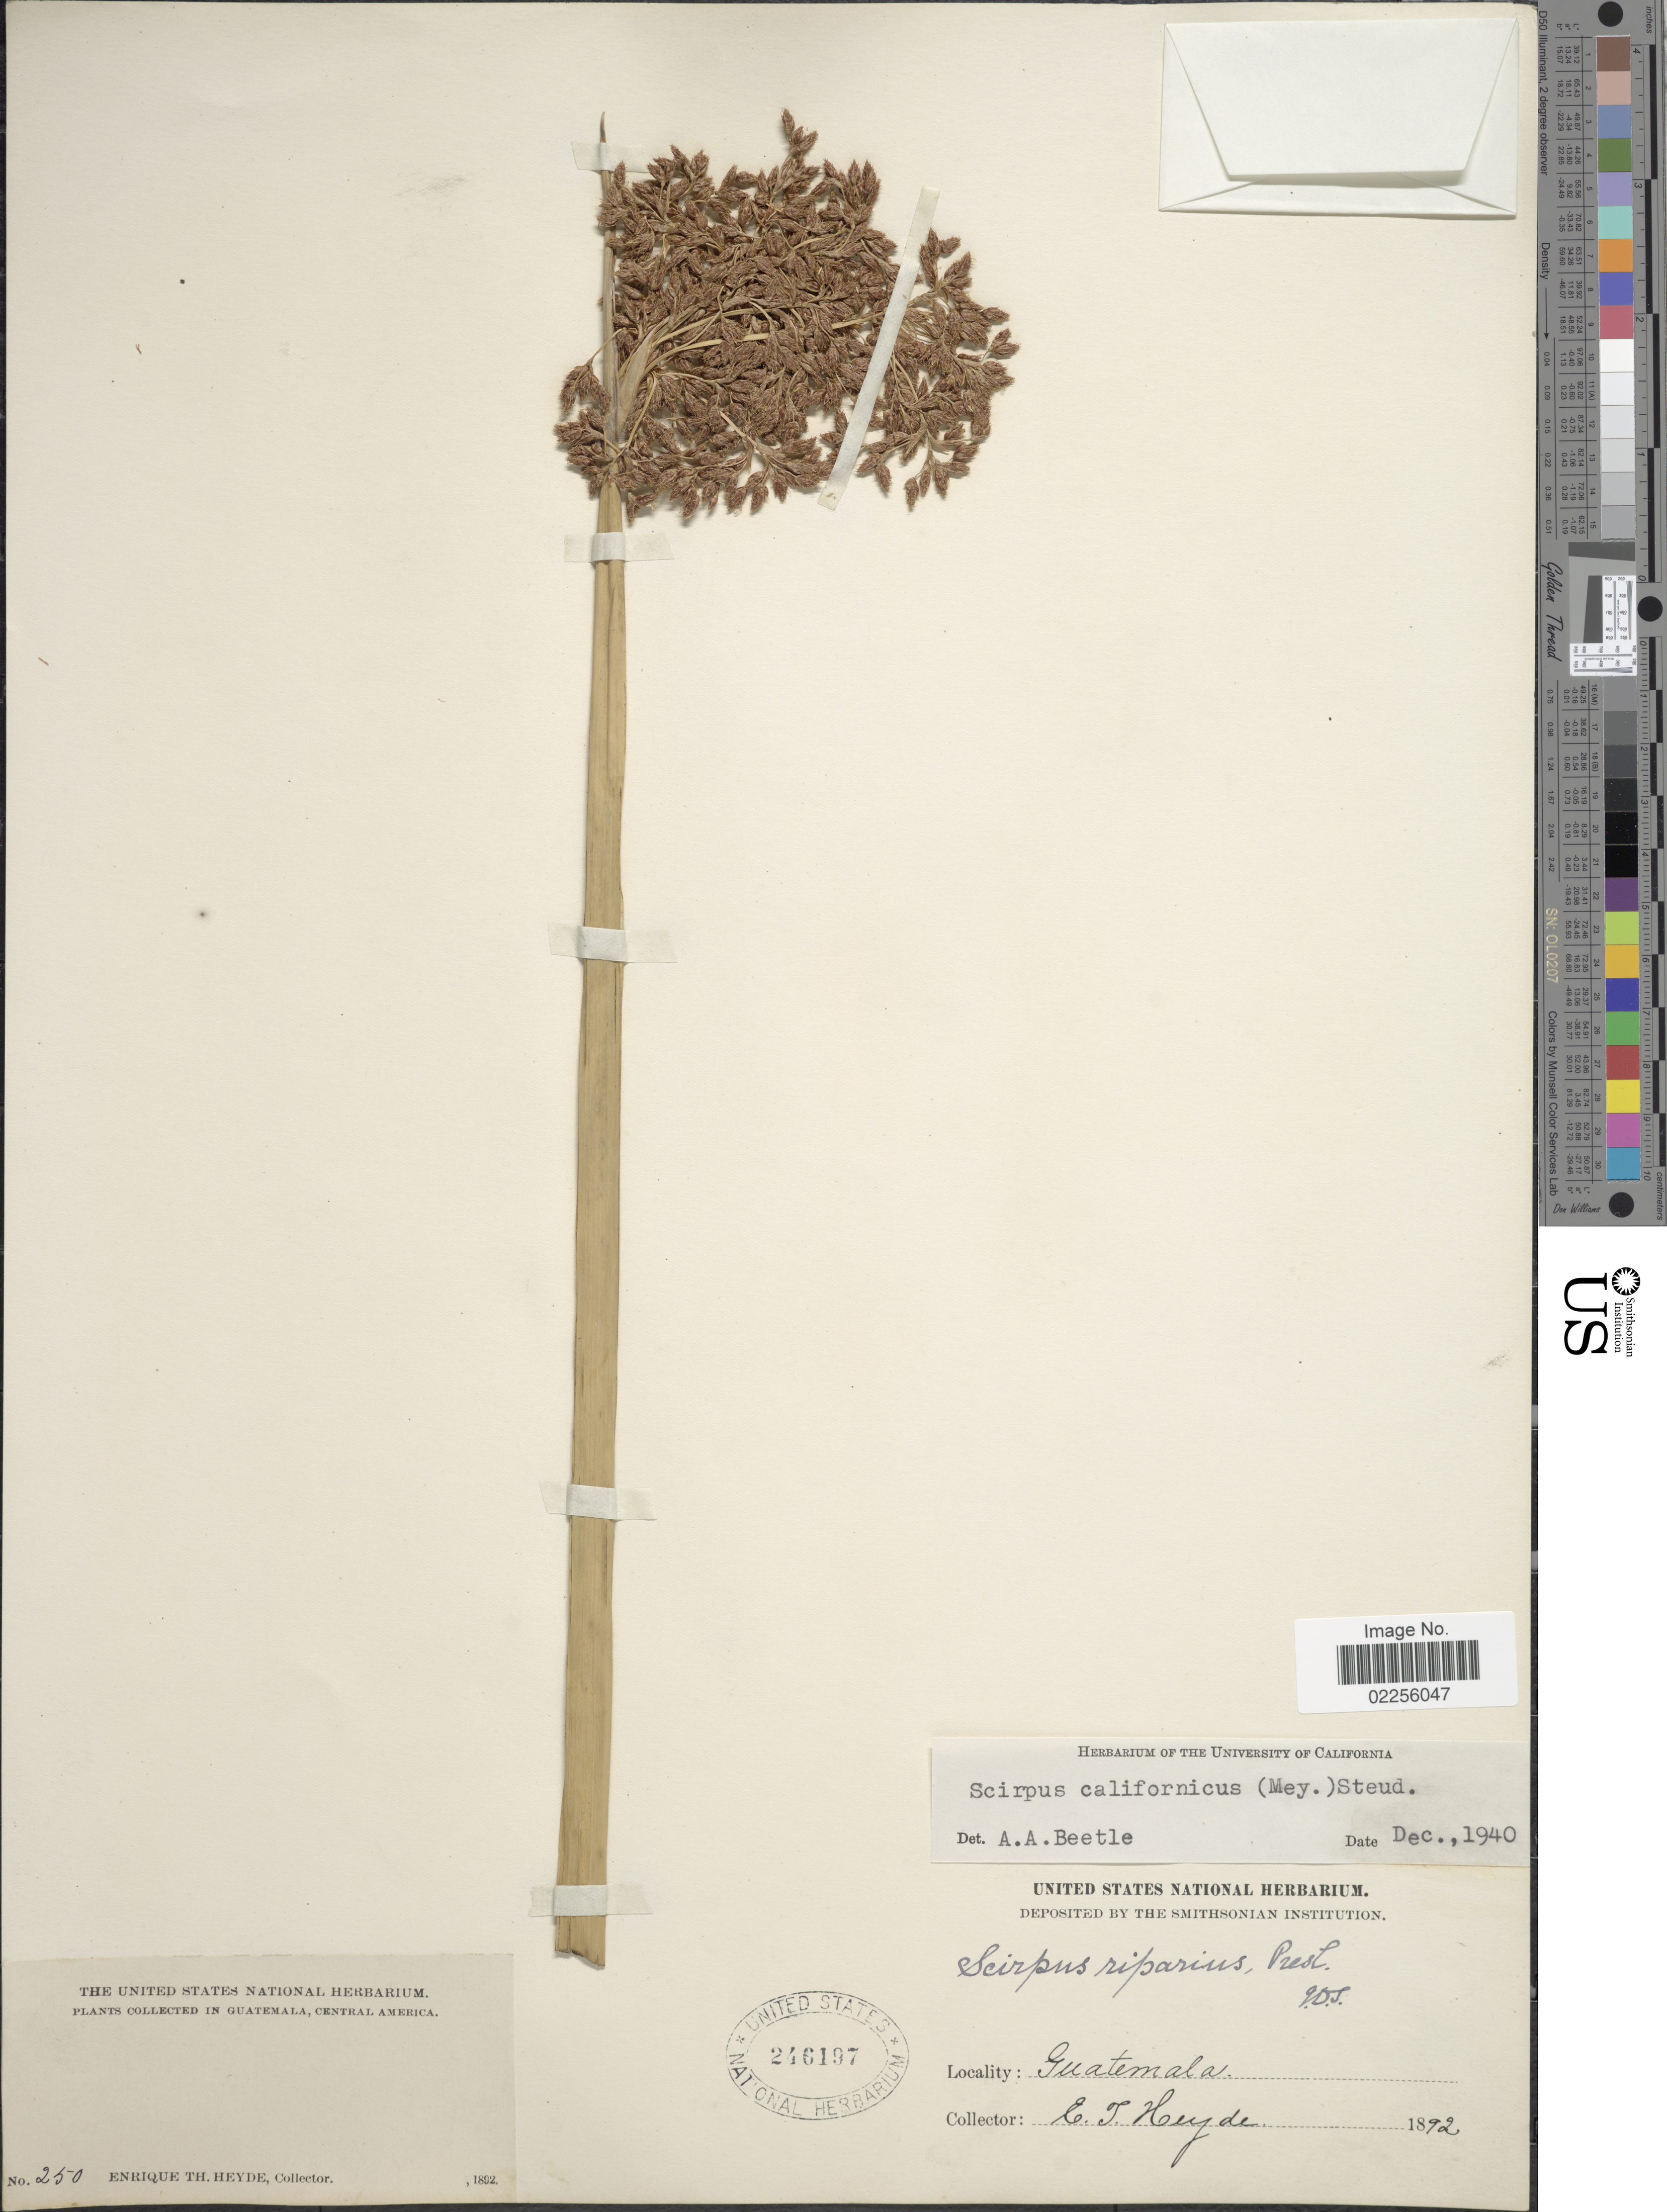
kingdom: Plantae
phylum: Tracheophyta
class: Liliopsida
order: Poales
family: Cyperaceae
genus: Schoenoplectus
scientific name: Schoenoplectus californicus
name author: (C.A. Mey.) Soják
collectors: E. T. Heyde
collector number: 250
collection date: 1892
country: Guatemala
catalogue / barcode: US 246197